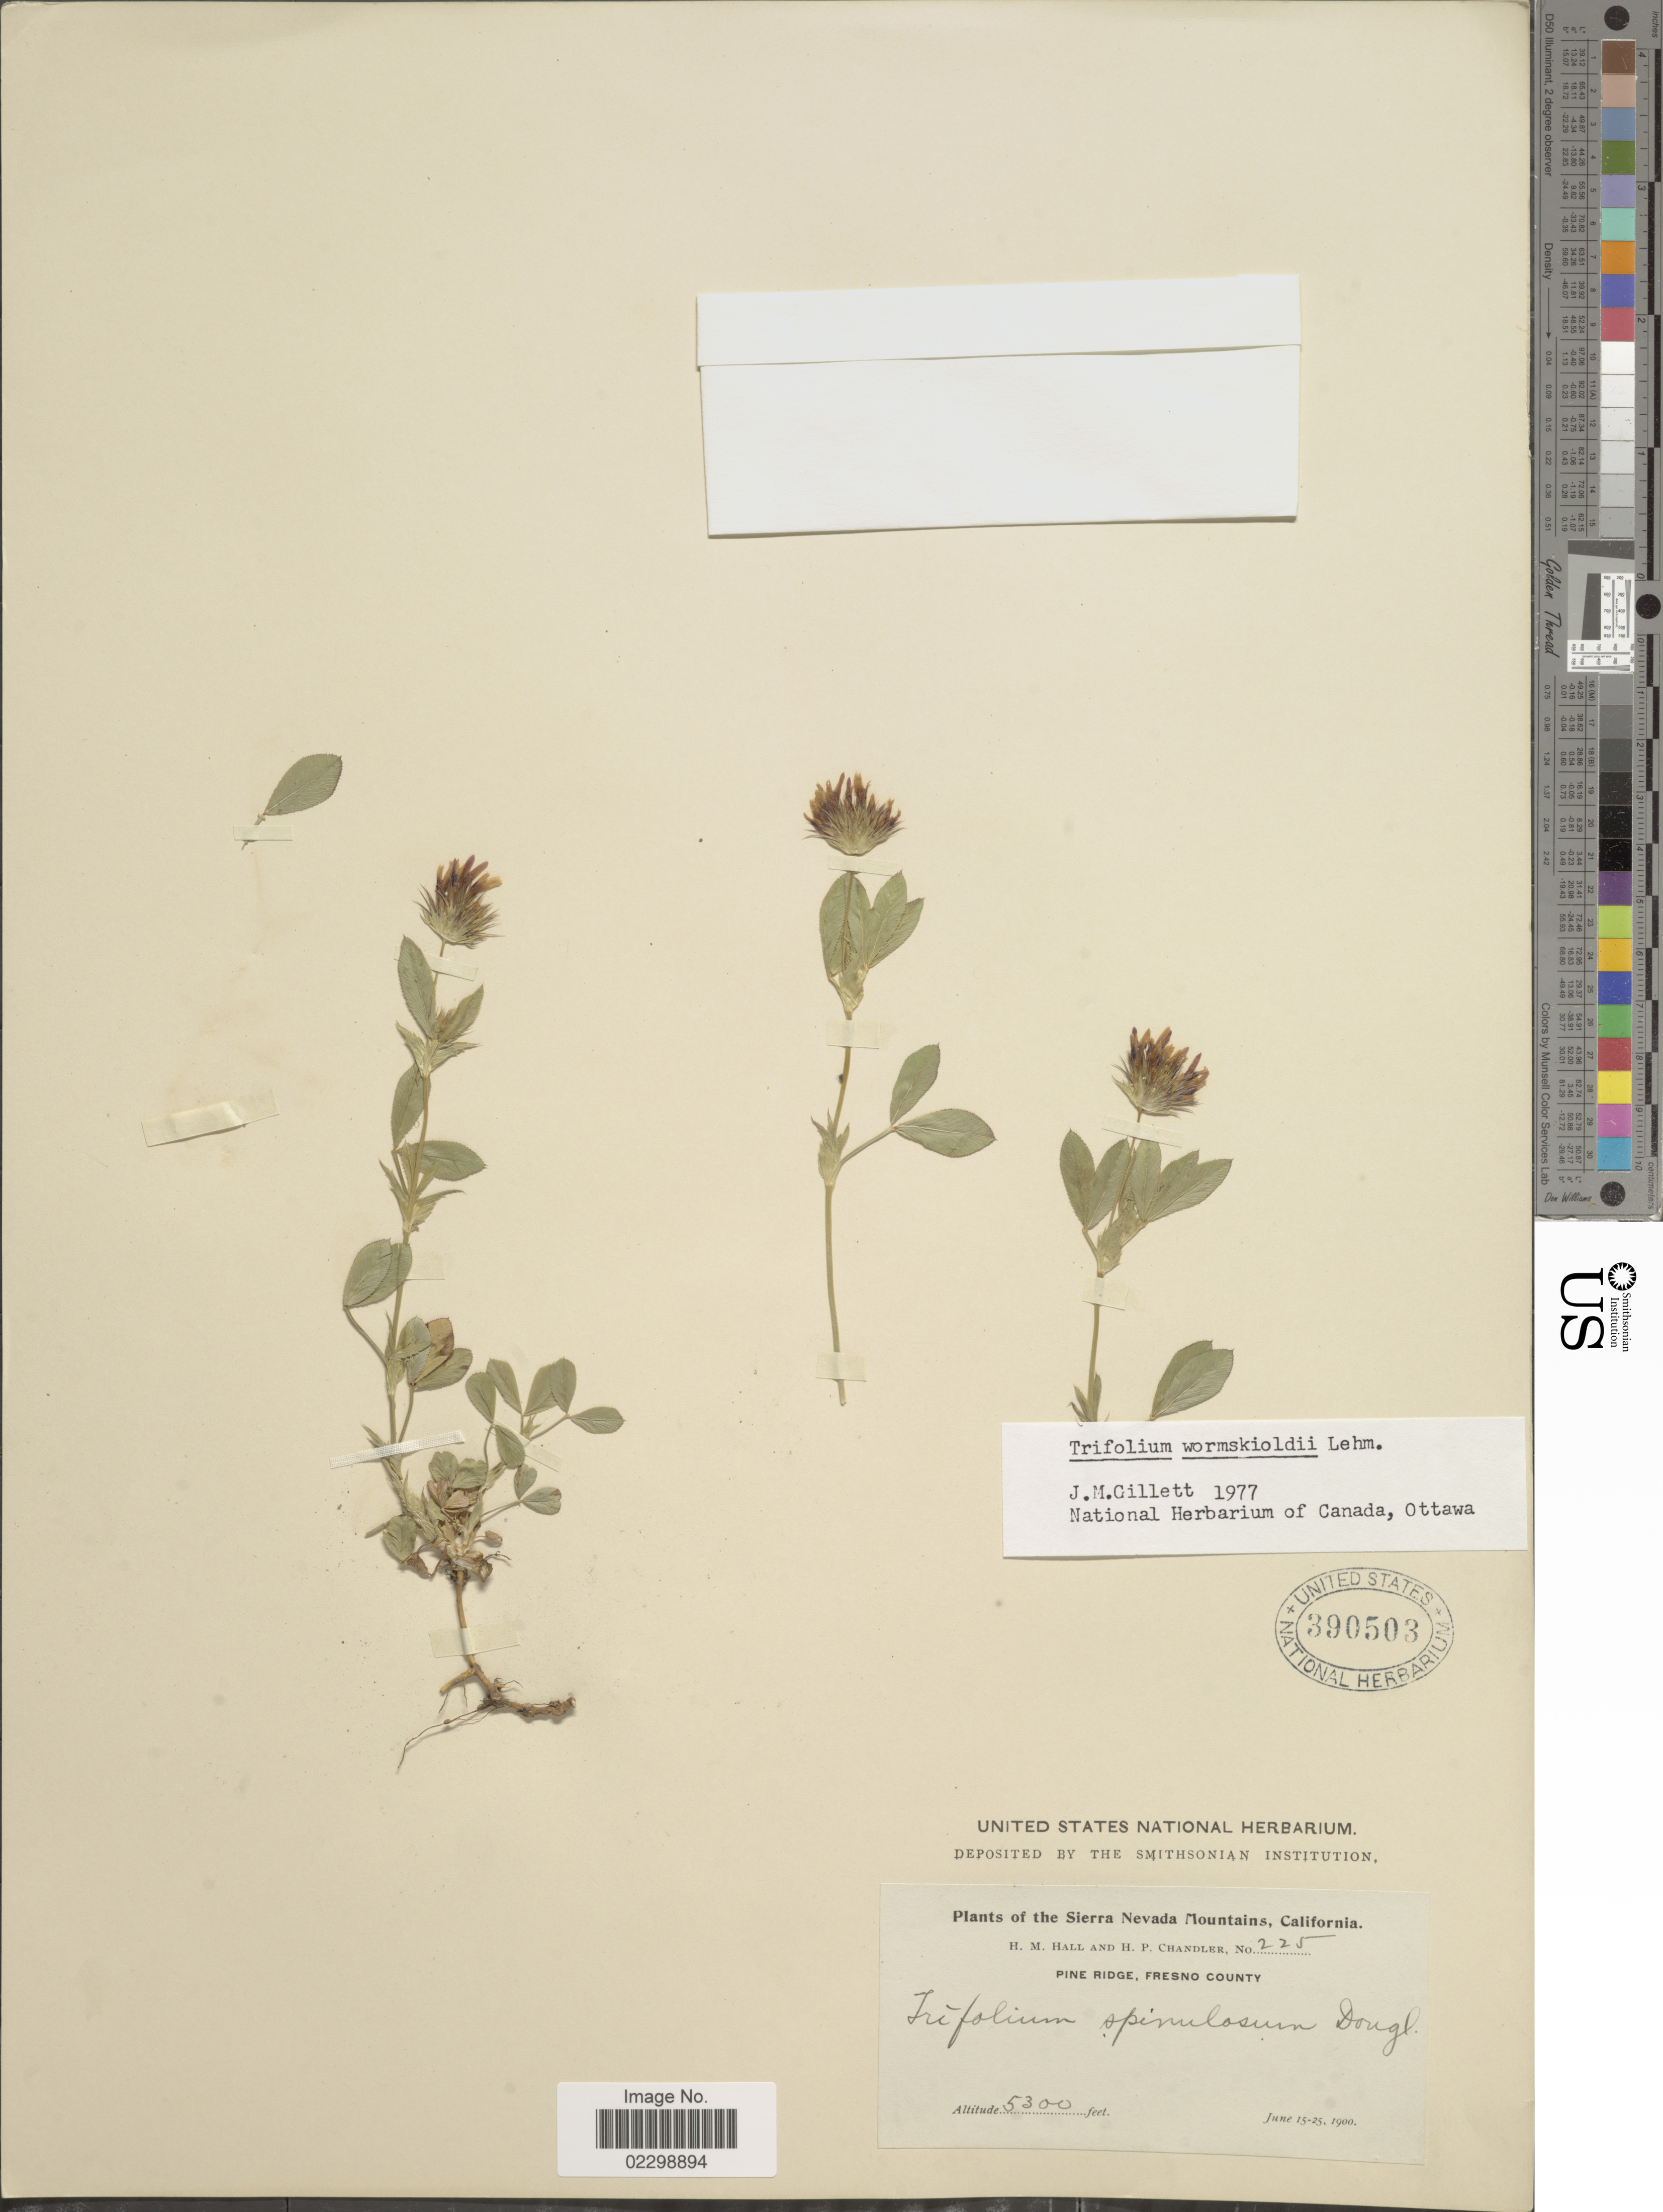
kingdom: Plantae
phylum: Tracheophyta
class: Magnoliopsida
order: Fabales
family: Fabaceae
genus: Trifolium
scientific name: Trifolium wormskioldii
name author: Lehm.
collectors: H. M. Hall & H. Chandler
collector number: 225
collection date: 1900-06-15/1900-06-25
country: United States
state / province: California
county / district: Fresno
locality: Sierra Nevada Mountains, Pine Ridge, Fresno County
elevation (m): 1615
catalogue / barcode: US 390503